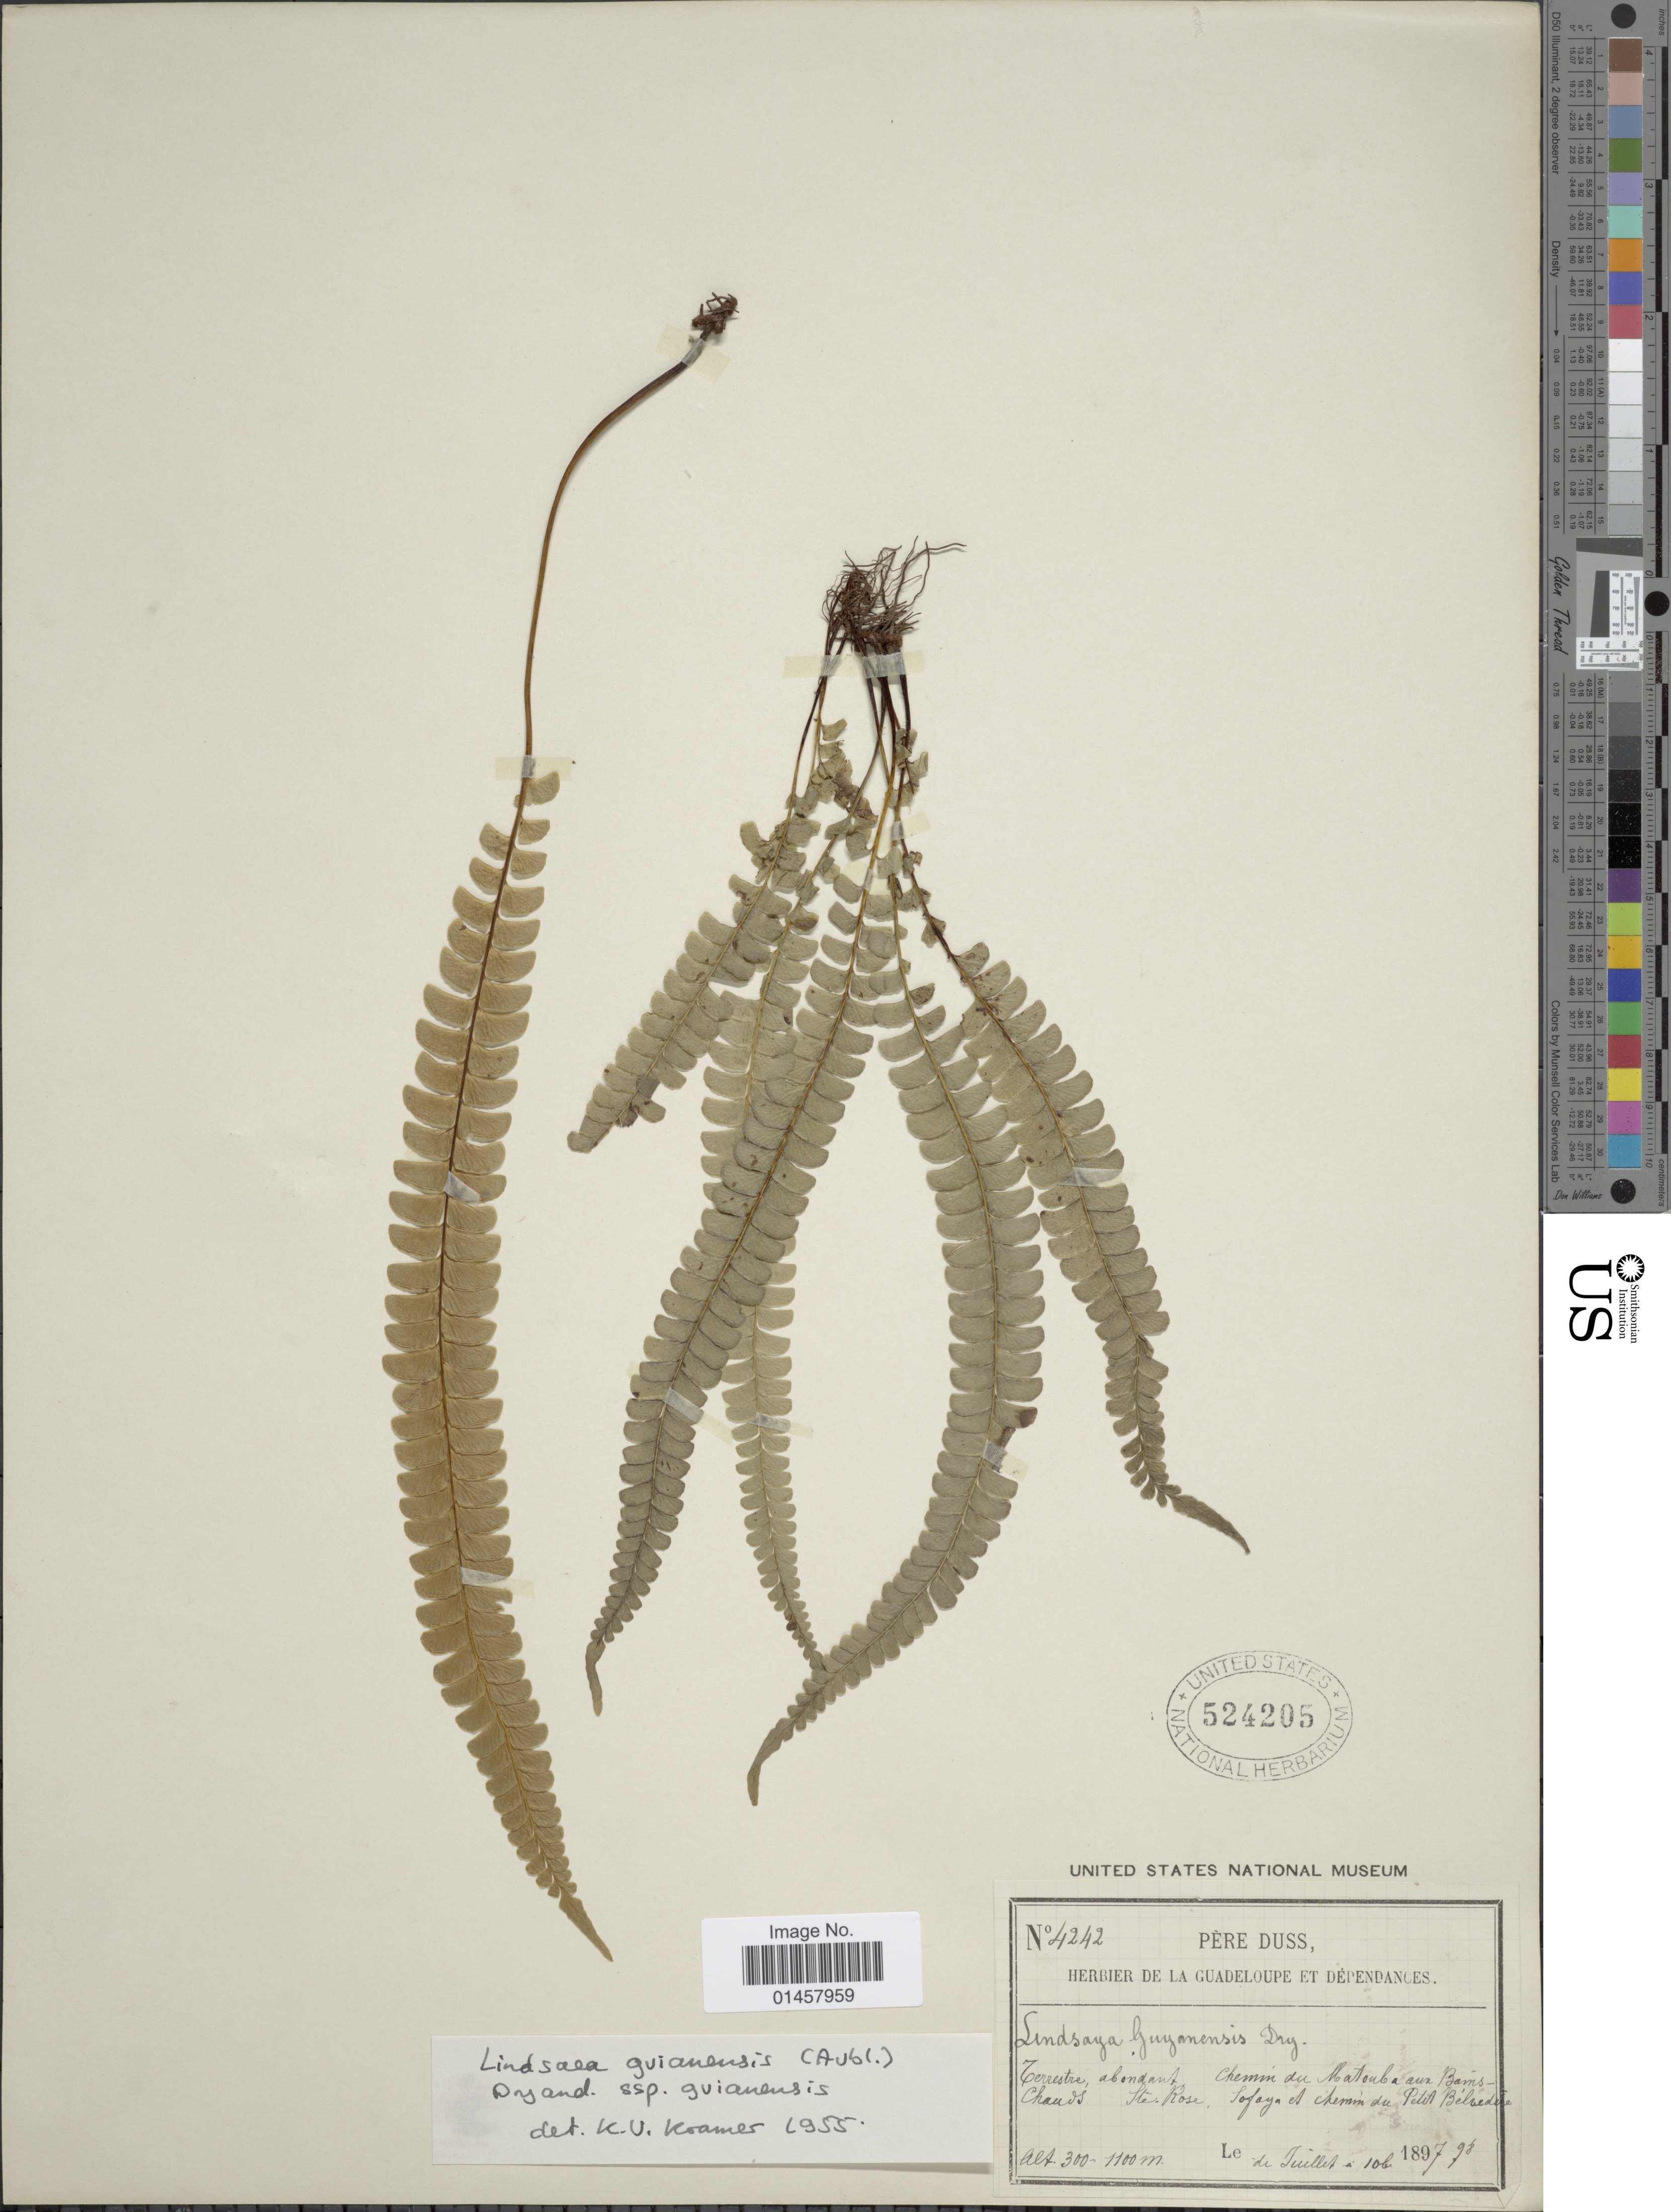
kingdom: Plantae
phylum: Tracheophyta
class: Polypodiopsida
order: Polypodiales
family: Lindsaeaceae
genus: Lindsaea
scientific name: Lindsaea guianensis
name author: (Aubl.) Dryand.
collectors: Père Duss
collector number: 4242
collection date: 1897-07/1898-10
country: Guadeloupe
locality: Terrestre abondant Chemin du Matouba aux Bains-Chauds. Ste Rose, Sofaya et chemin de Petit Belvedere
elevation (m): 300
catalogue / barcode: US 524205